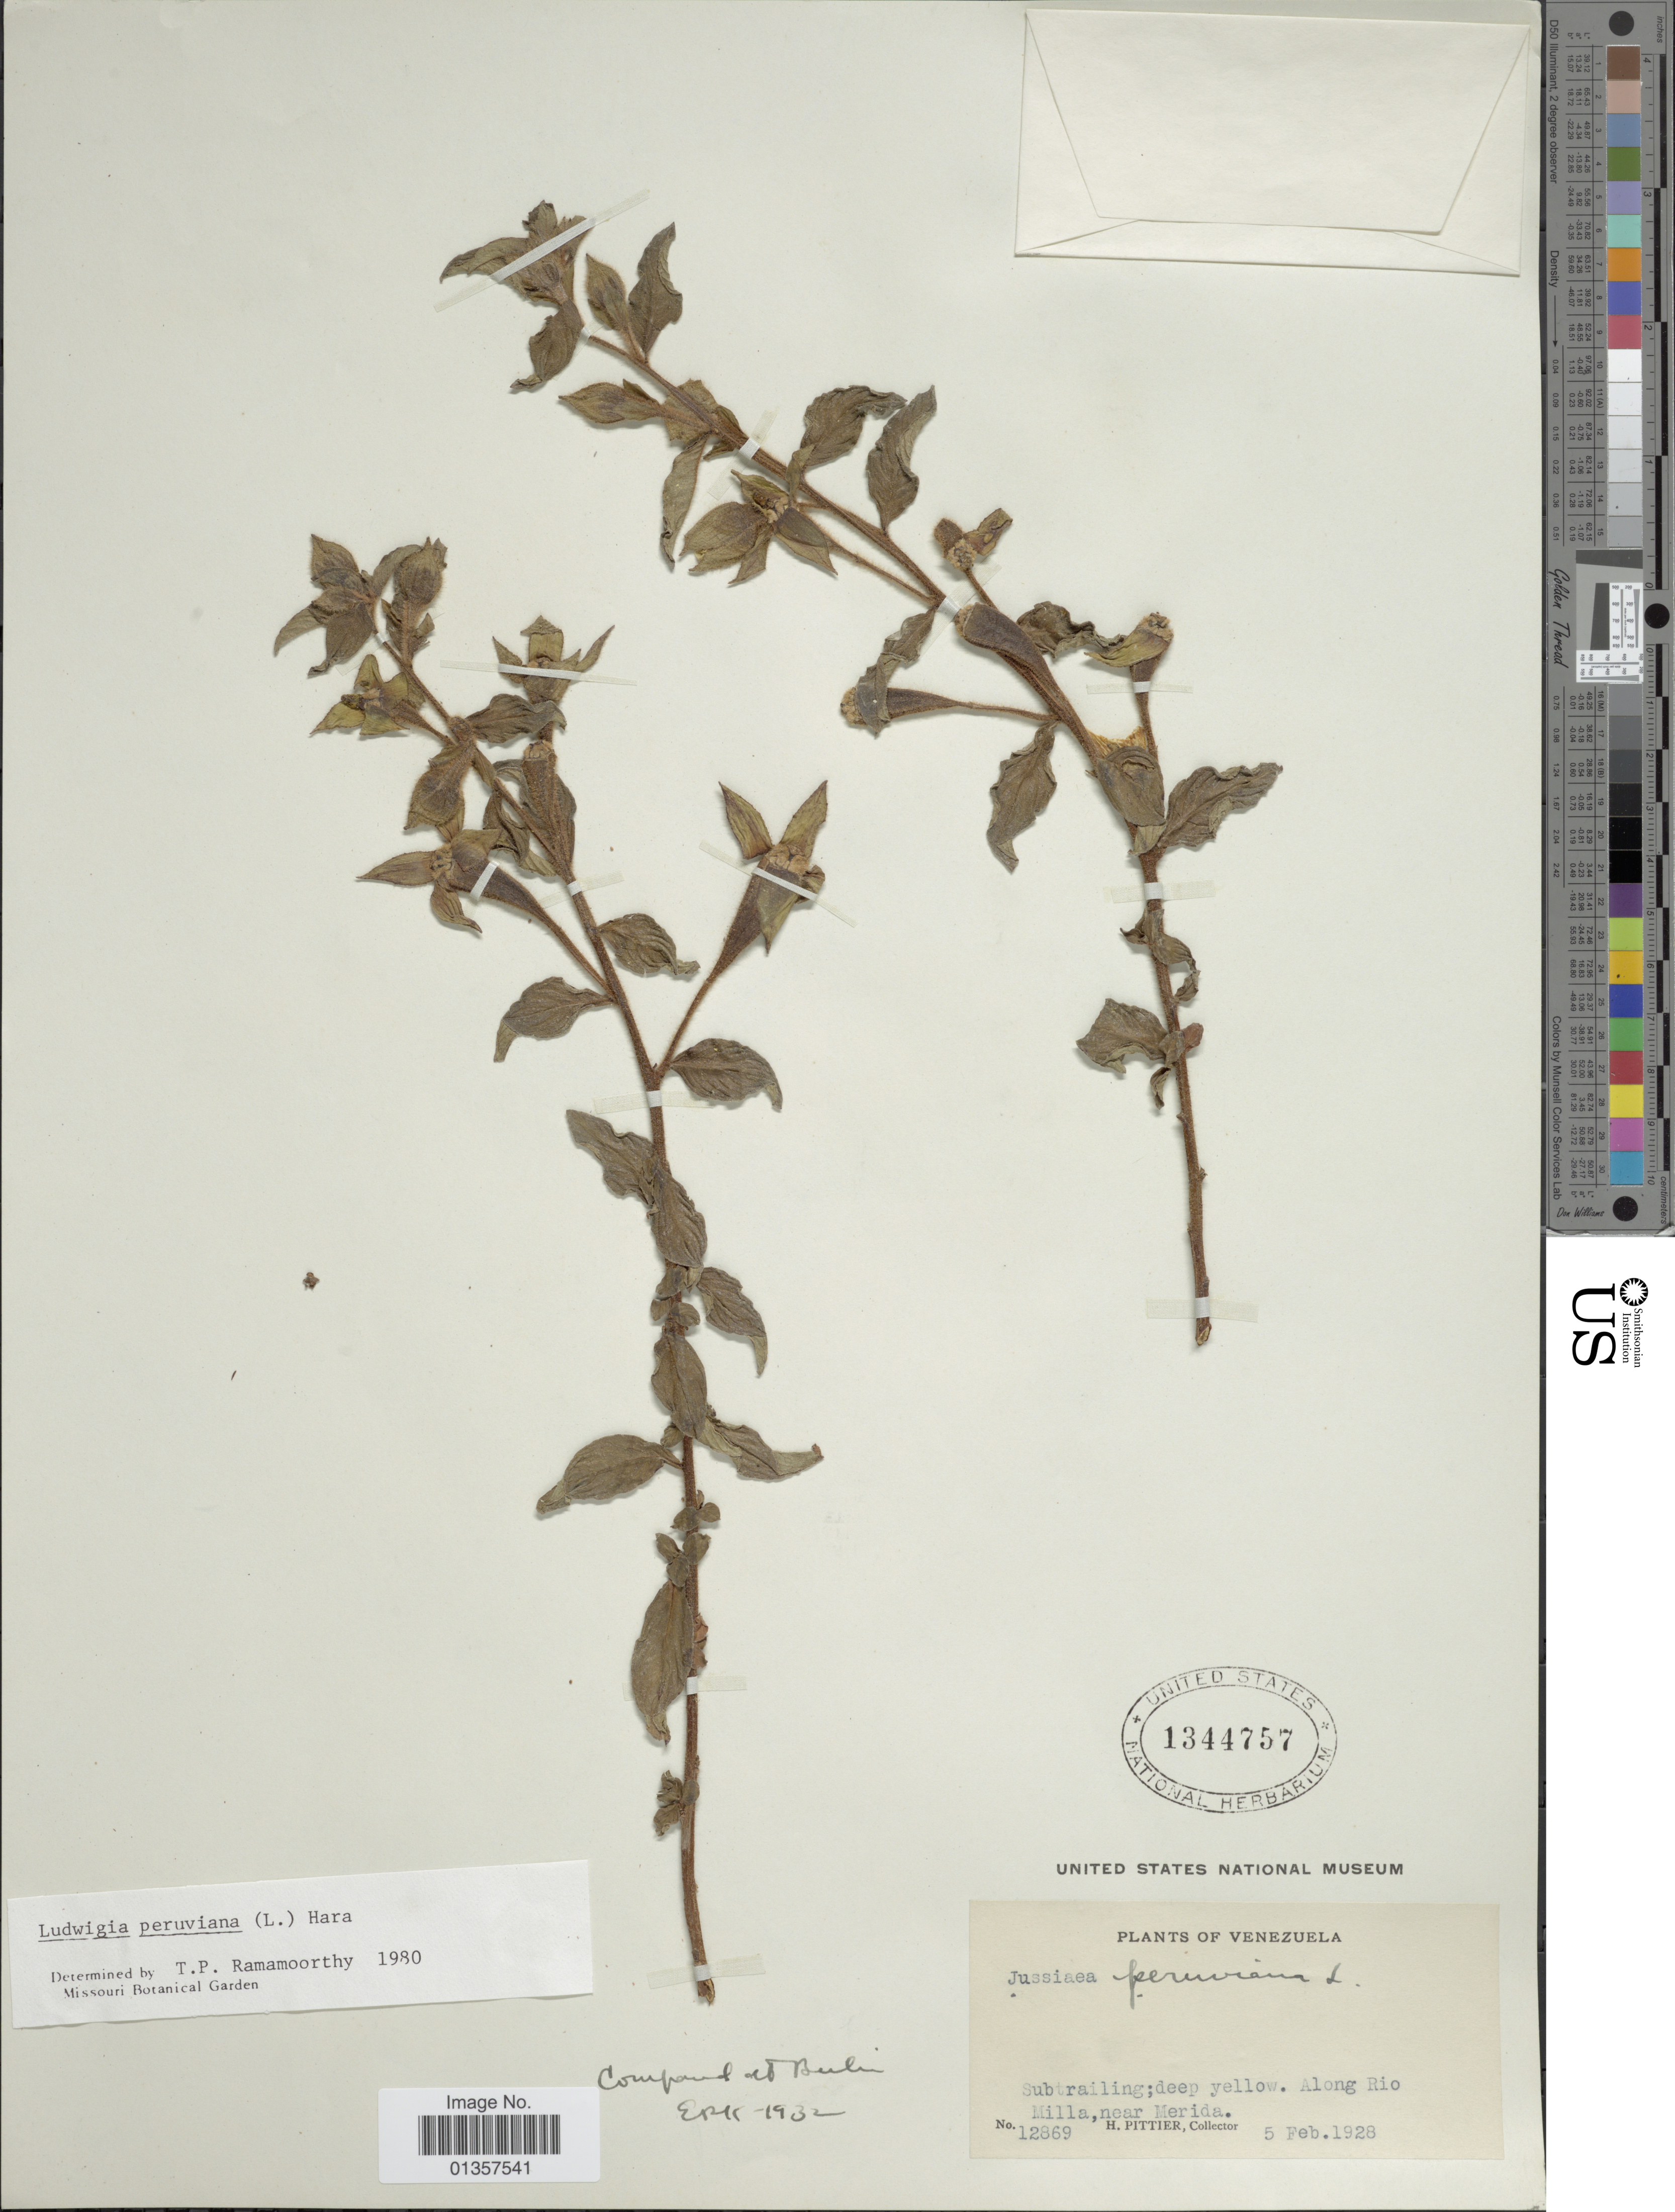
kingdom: Plantae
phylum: Tracheophyta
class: Magnoliopsida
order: Myrtales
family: Onagraceae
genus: Ludwigia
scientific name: Ludwigia peruviana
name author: (L.) H. Hara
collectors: H. F. Pittier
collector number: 12869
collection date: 1928-02-05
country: Venezuela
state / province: Mérida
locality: Along Rio Milla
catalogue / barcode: US 1344757